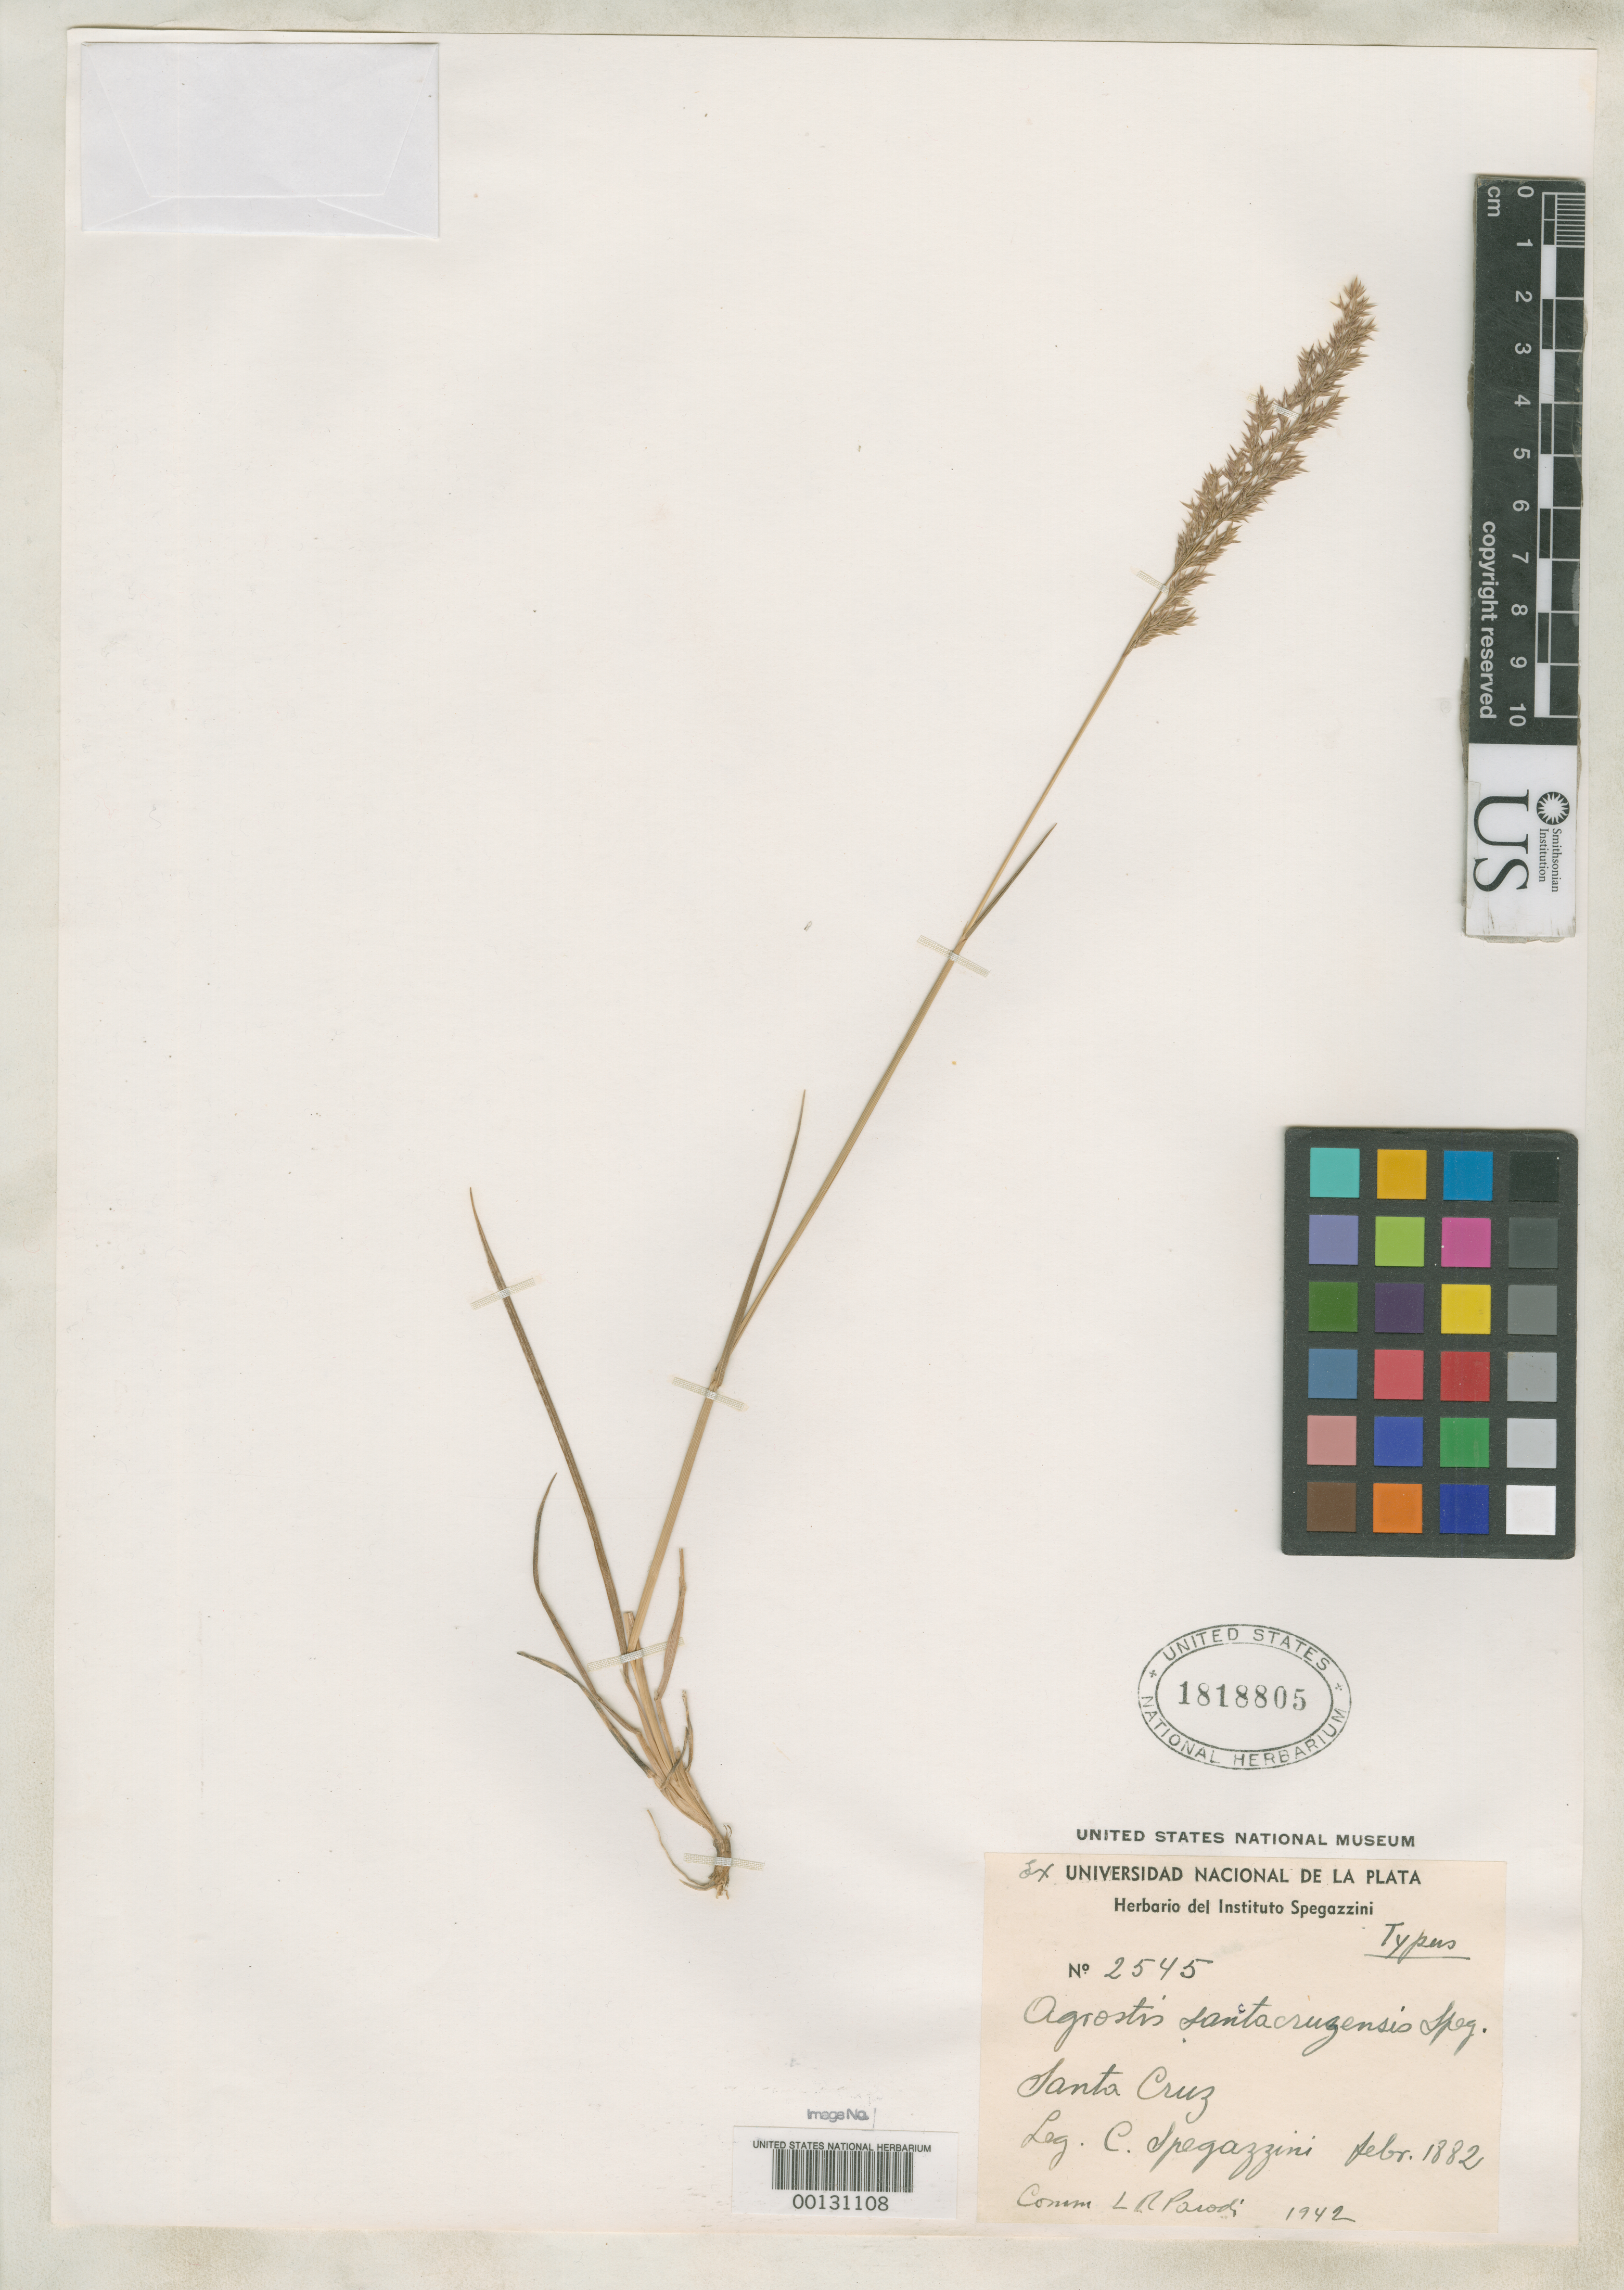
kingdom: Plantae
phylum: Tracheophyta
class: Liliopsida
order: Poales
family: Poaceae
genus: Agrostis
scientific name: Agrostis sanctacruzensis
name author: Speg.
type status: Syntype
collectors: C. L. Spegazzini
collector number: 2545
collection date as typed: Feb 1882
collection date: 1882-02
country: Argentina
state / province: Santa Cruz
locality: Santa Cruz.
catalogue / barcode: US 1818805